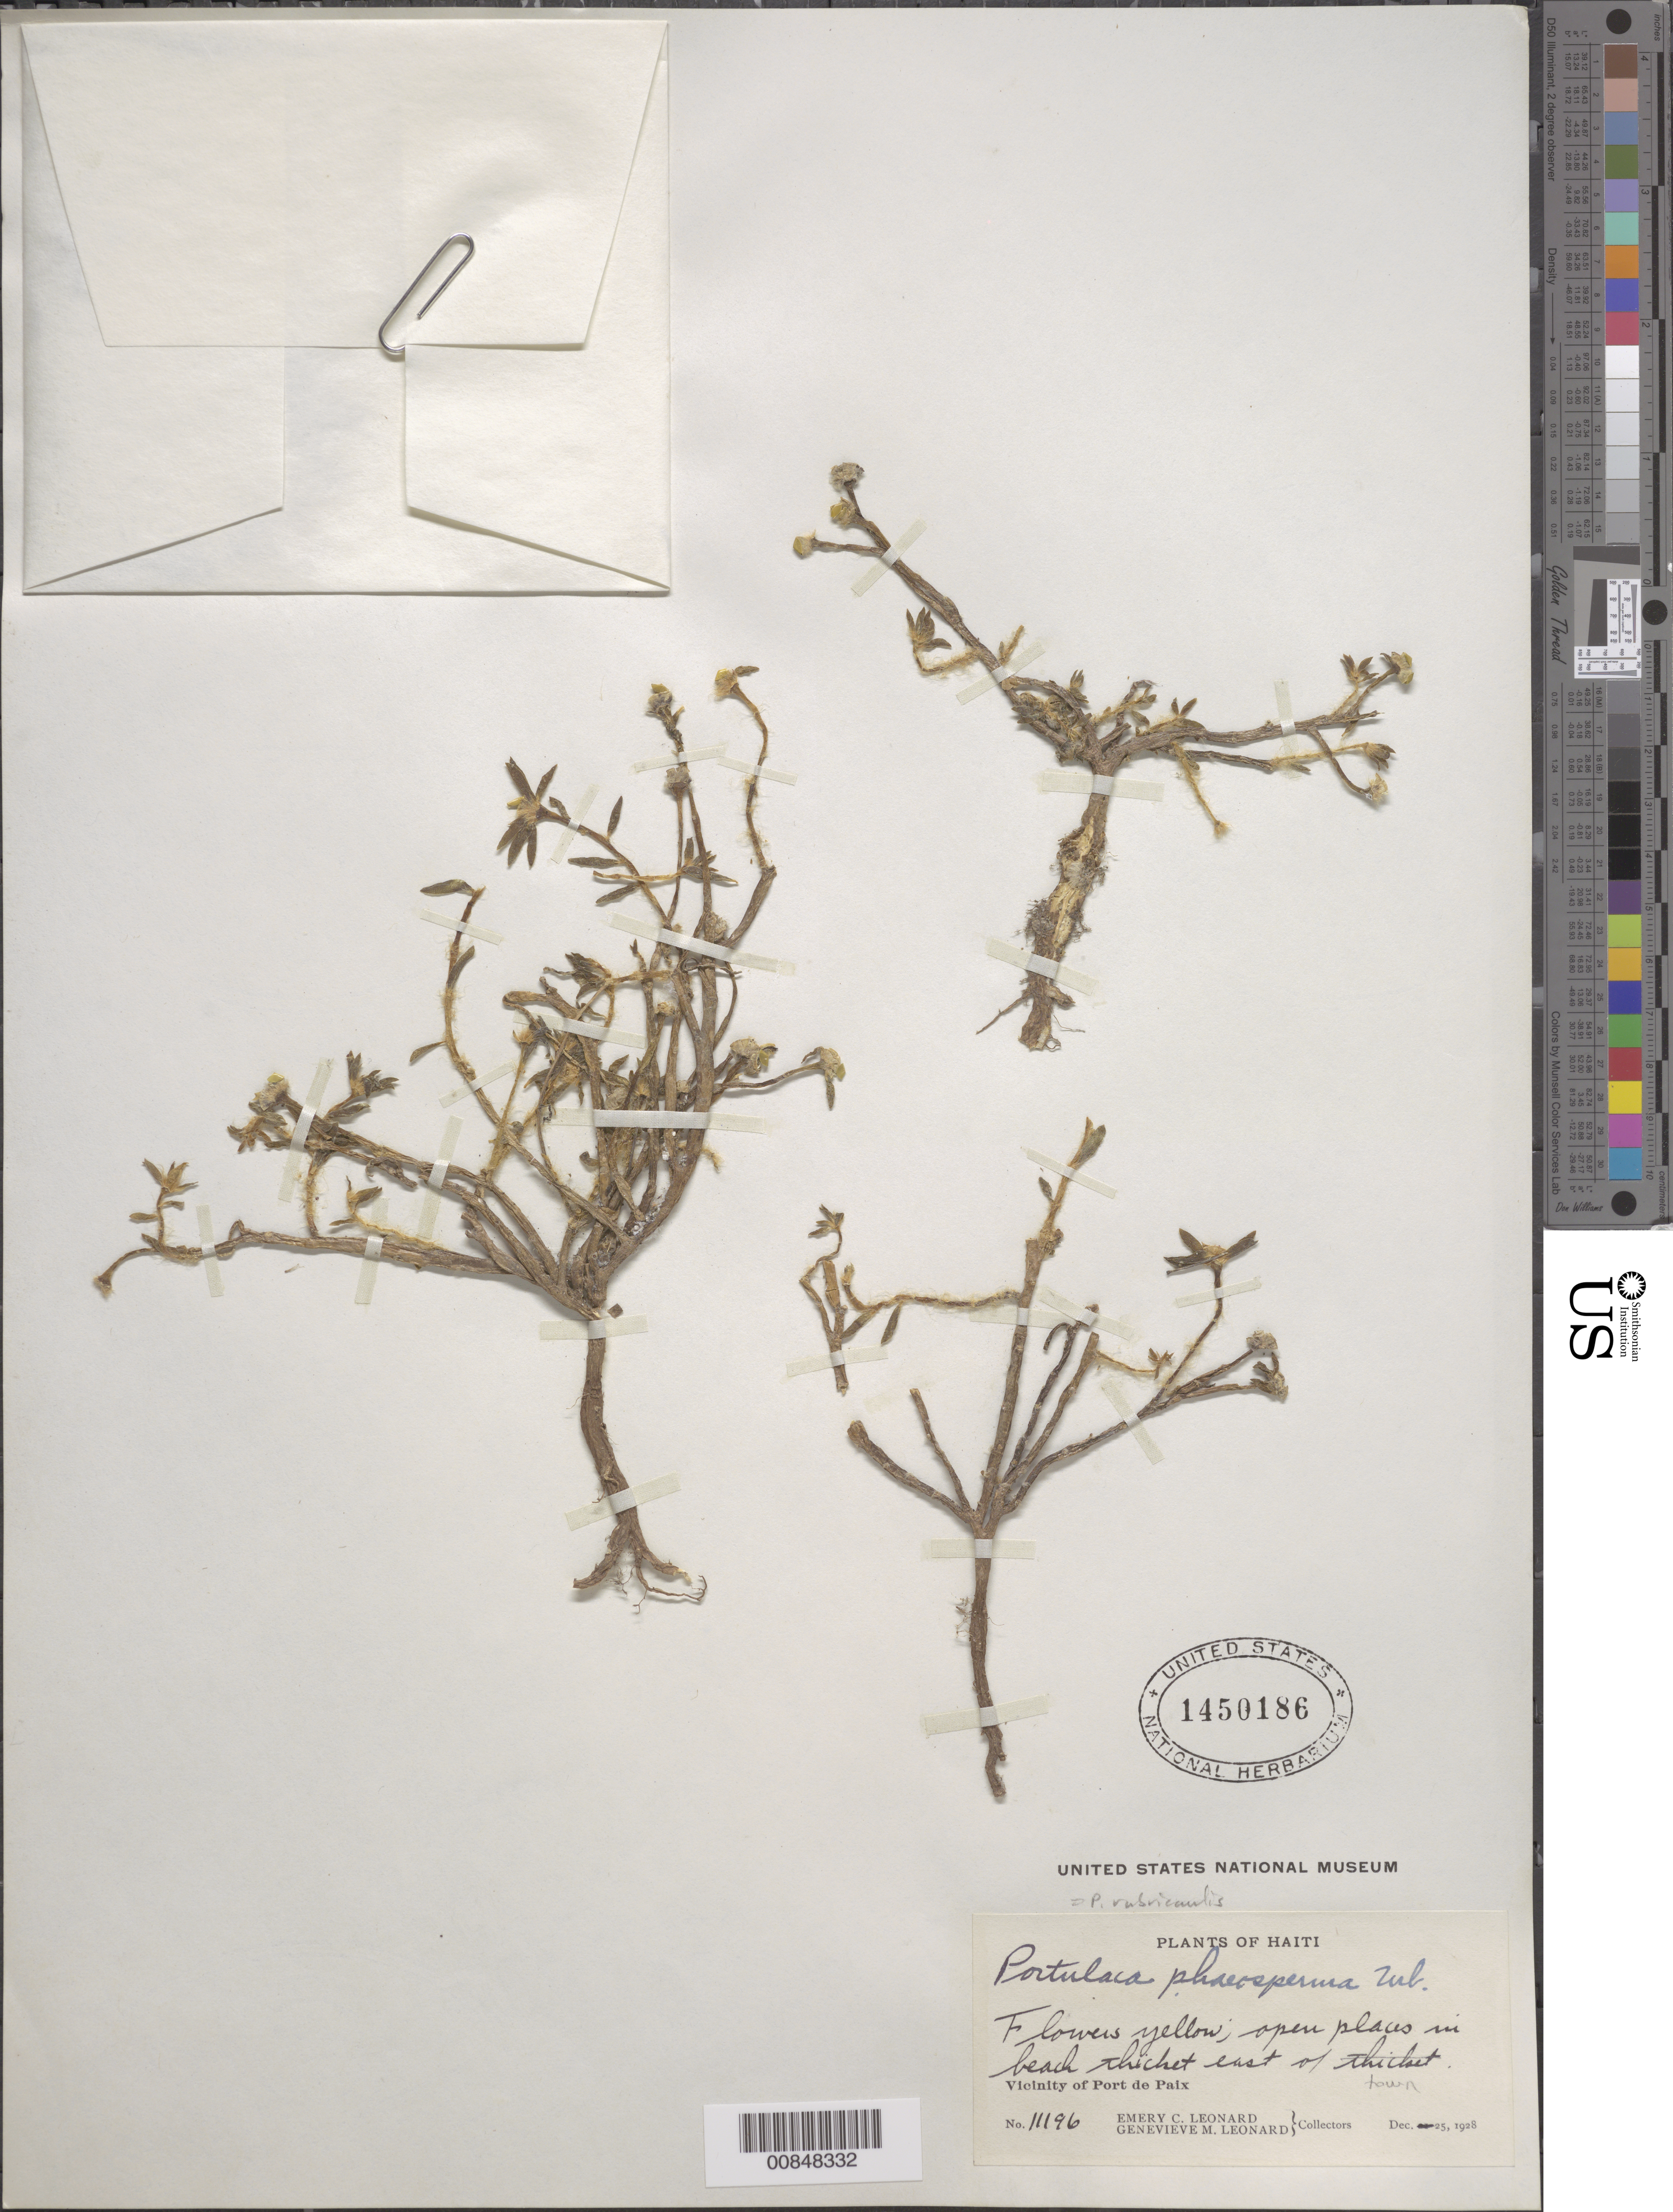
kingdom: Plantae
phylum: Tracheophyta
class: Magnoliopsida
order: Caryophyllales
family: Portulacaceae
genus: Portulaca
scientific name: Portulaca rubricaulis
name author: Kunth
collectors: E. C. Leonard & G. M. Leonard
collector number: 11196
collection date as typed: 25 Dec 1928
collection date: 1928-12-25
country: Haiti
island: Hispaniola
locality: Vicinity of Port de Paix. East of town.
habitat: Open places in beach thicket.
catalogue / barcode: US 1450186